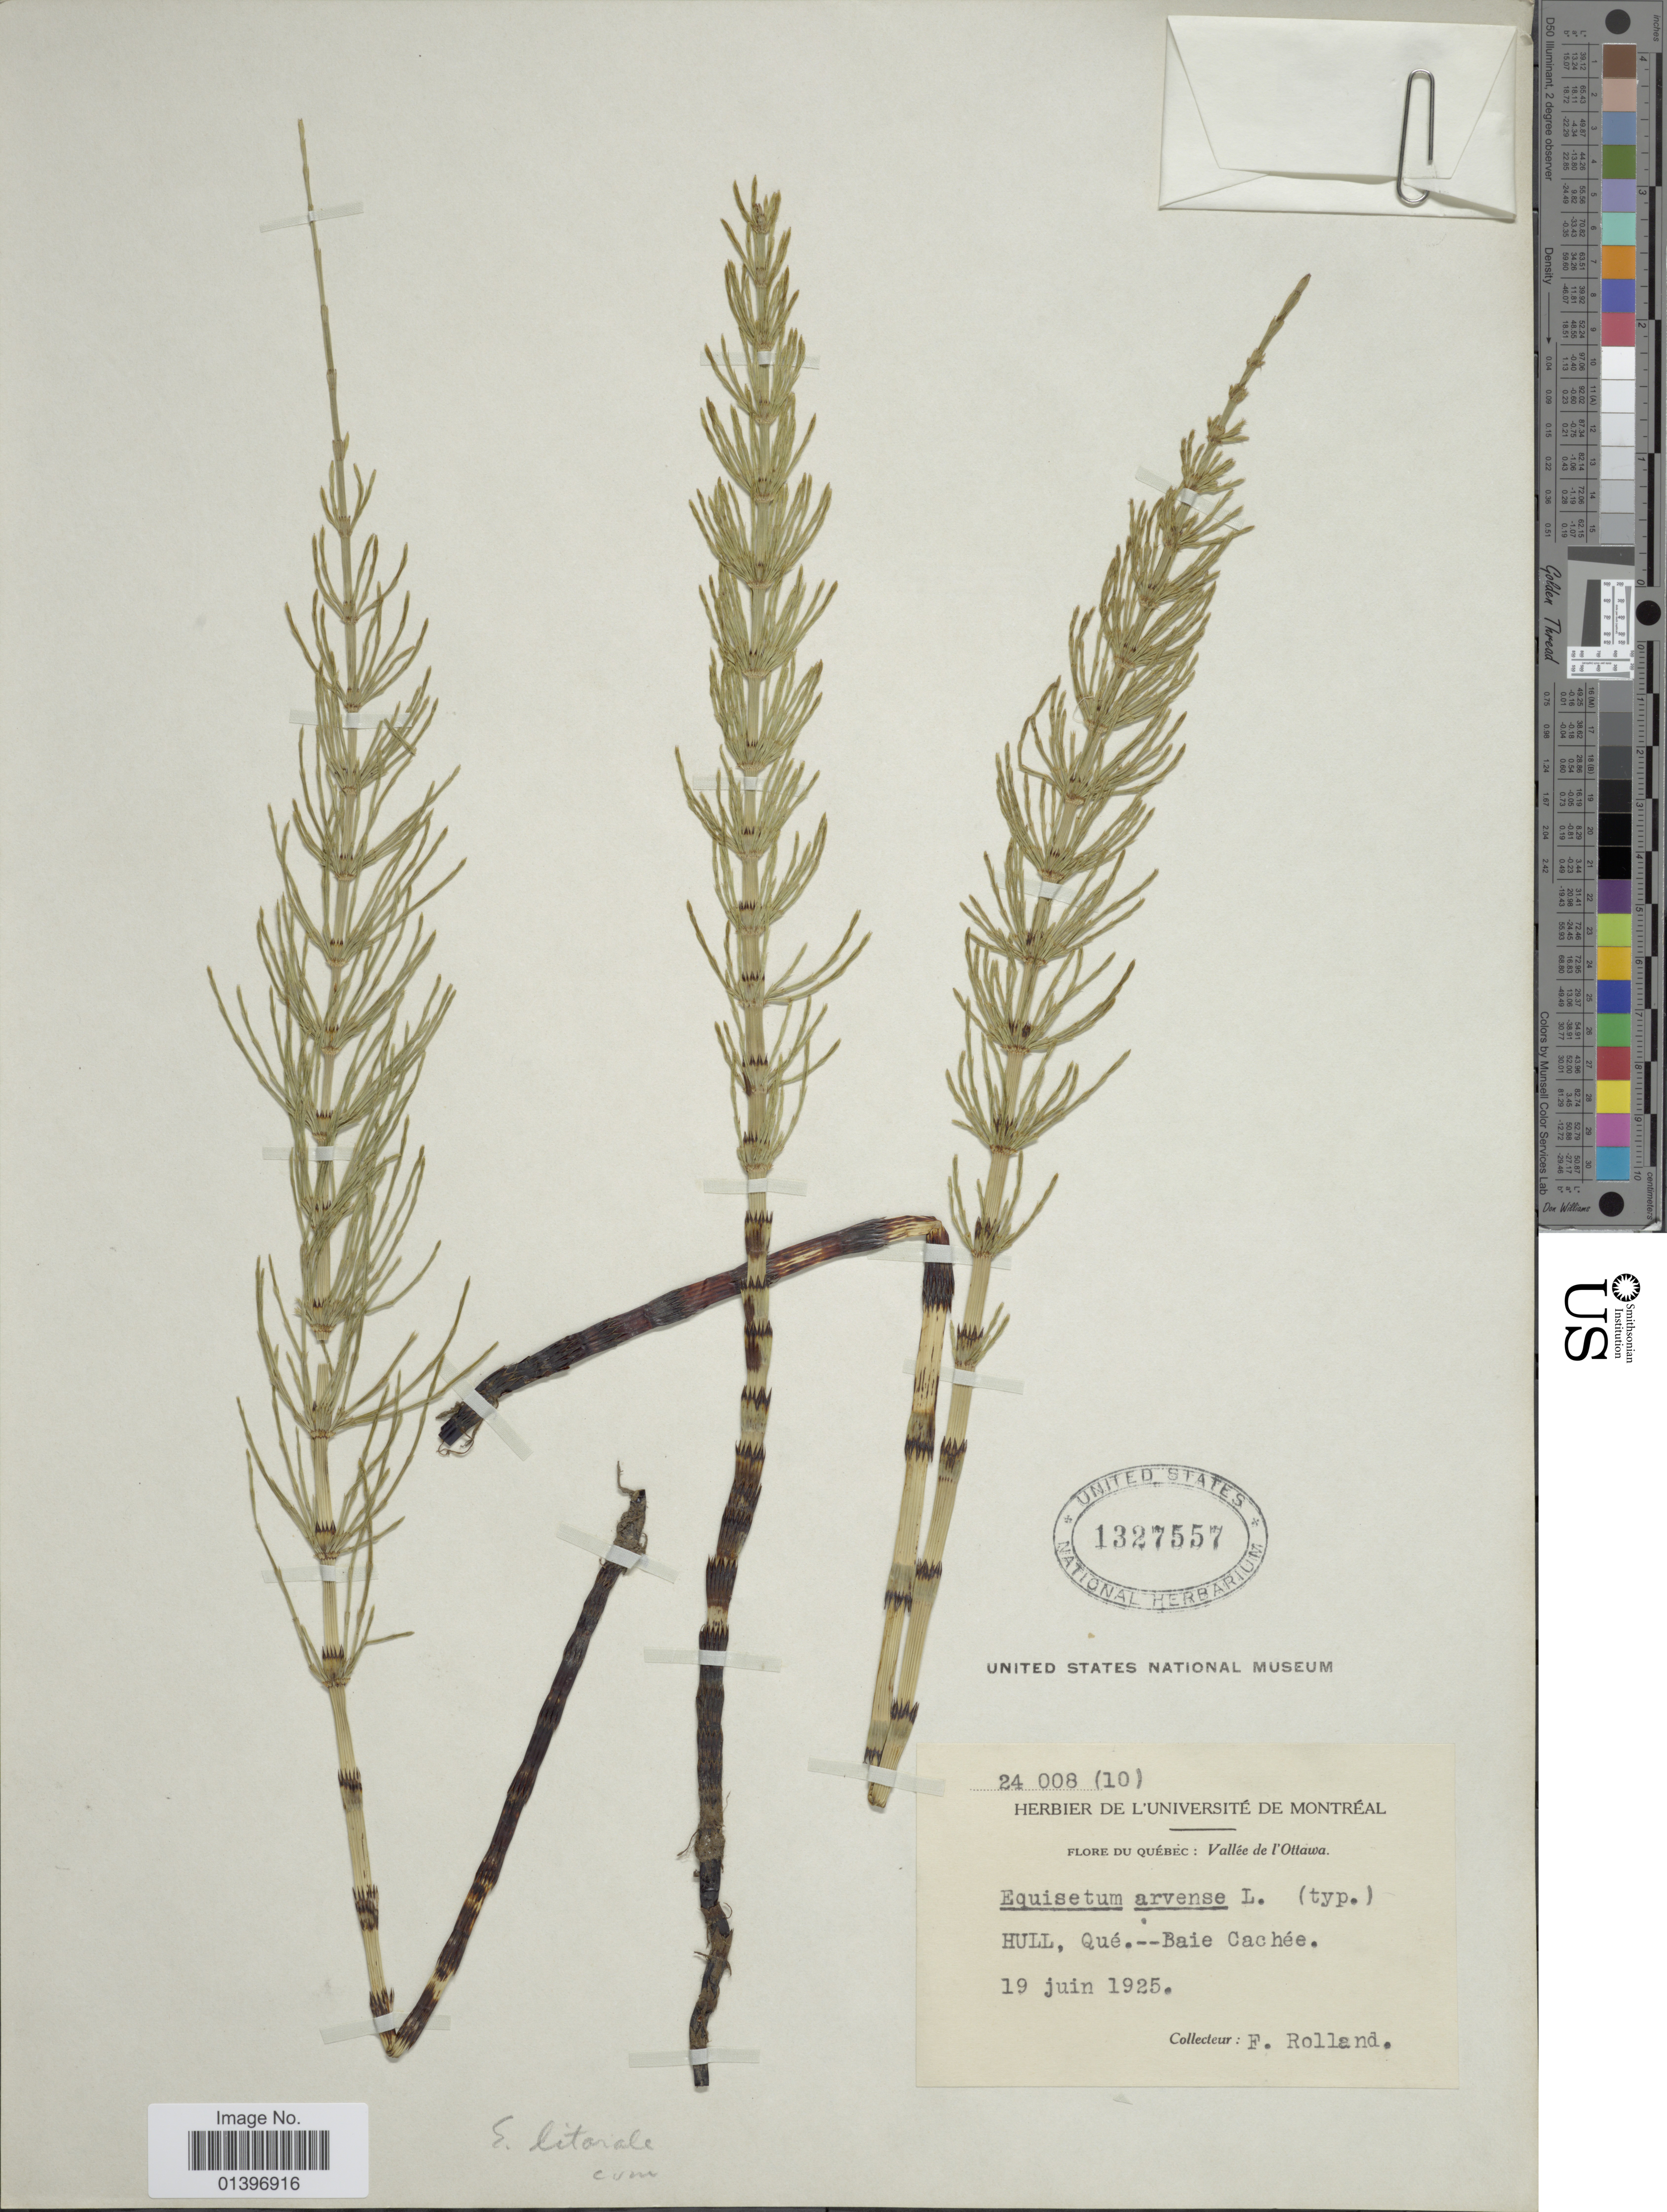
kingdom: Plantae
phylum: Tracheophyta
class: Polypodiopsida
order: Equisetales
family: Equisetaceae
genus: Equisetum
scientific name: Equisetum x litorale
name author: Kuhlw.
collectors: B. Rolland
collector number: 24008(10)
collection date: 1925-06-19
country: Canada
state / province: Quebec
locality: Flore du Québec: Vallée de l'Ottawa, Hull, Qué, Baie Cachée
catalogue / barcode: US 1327557